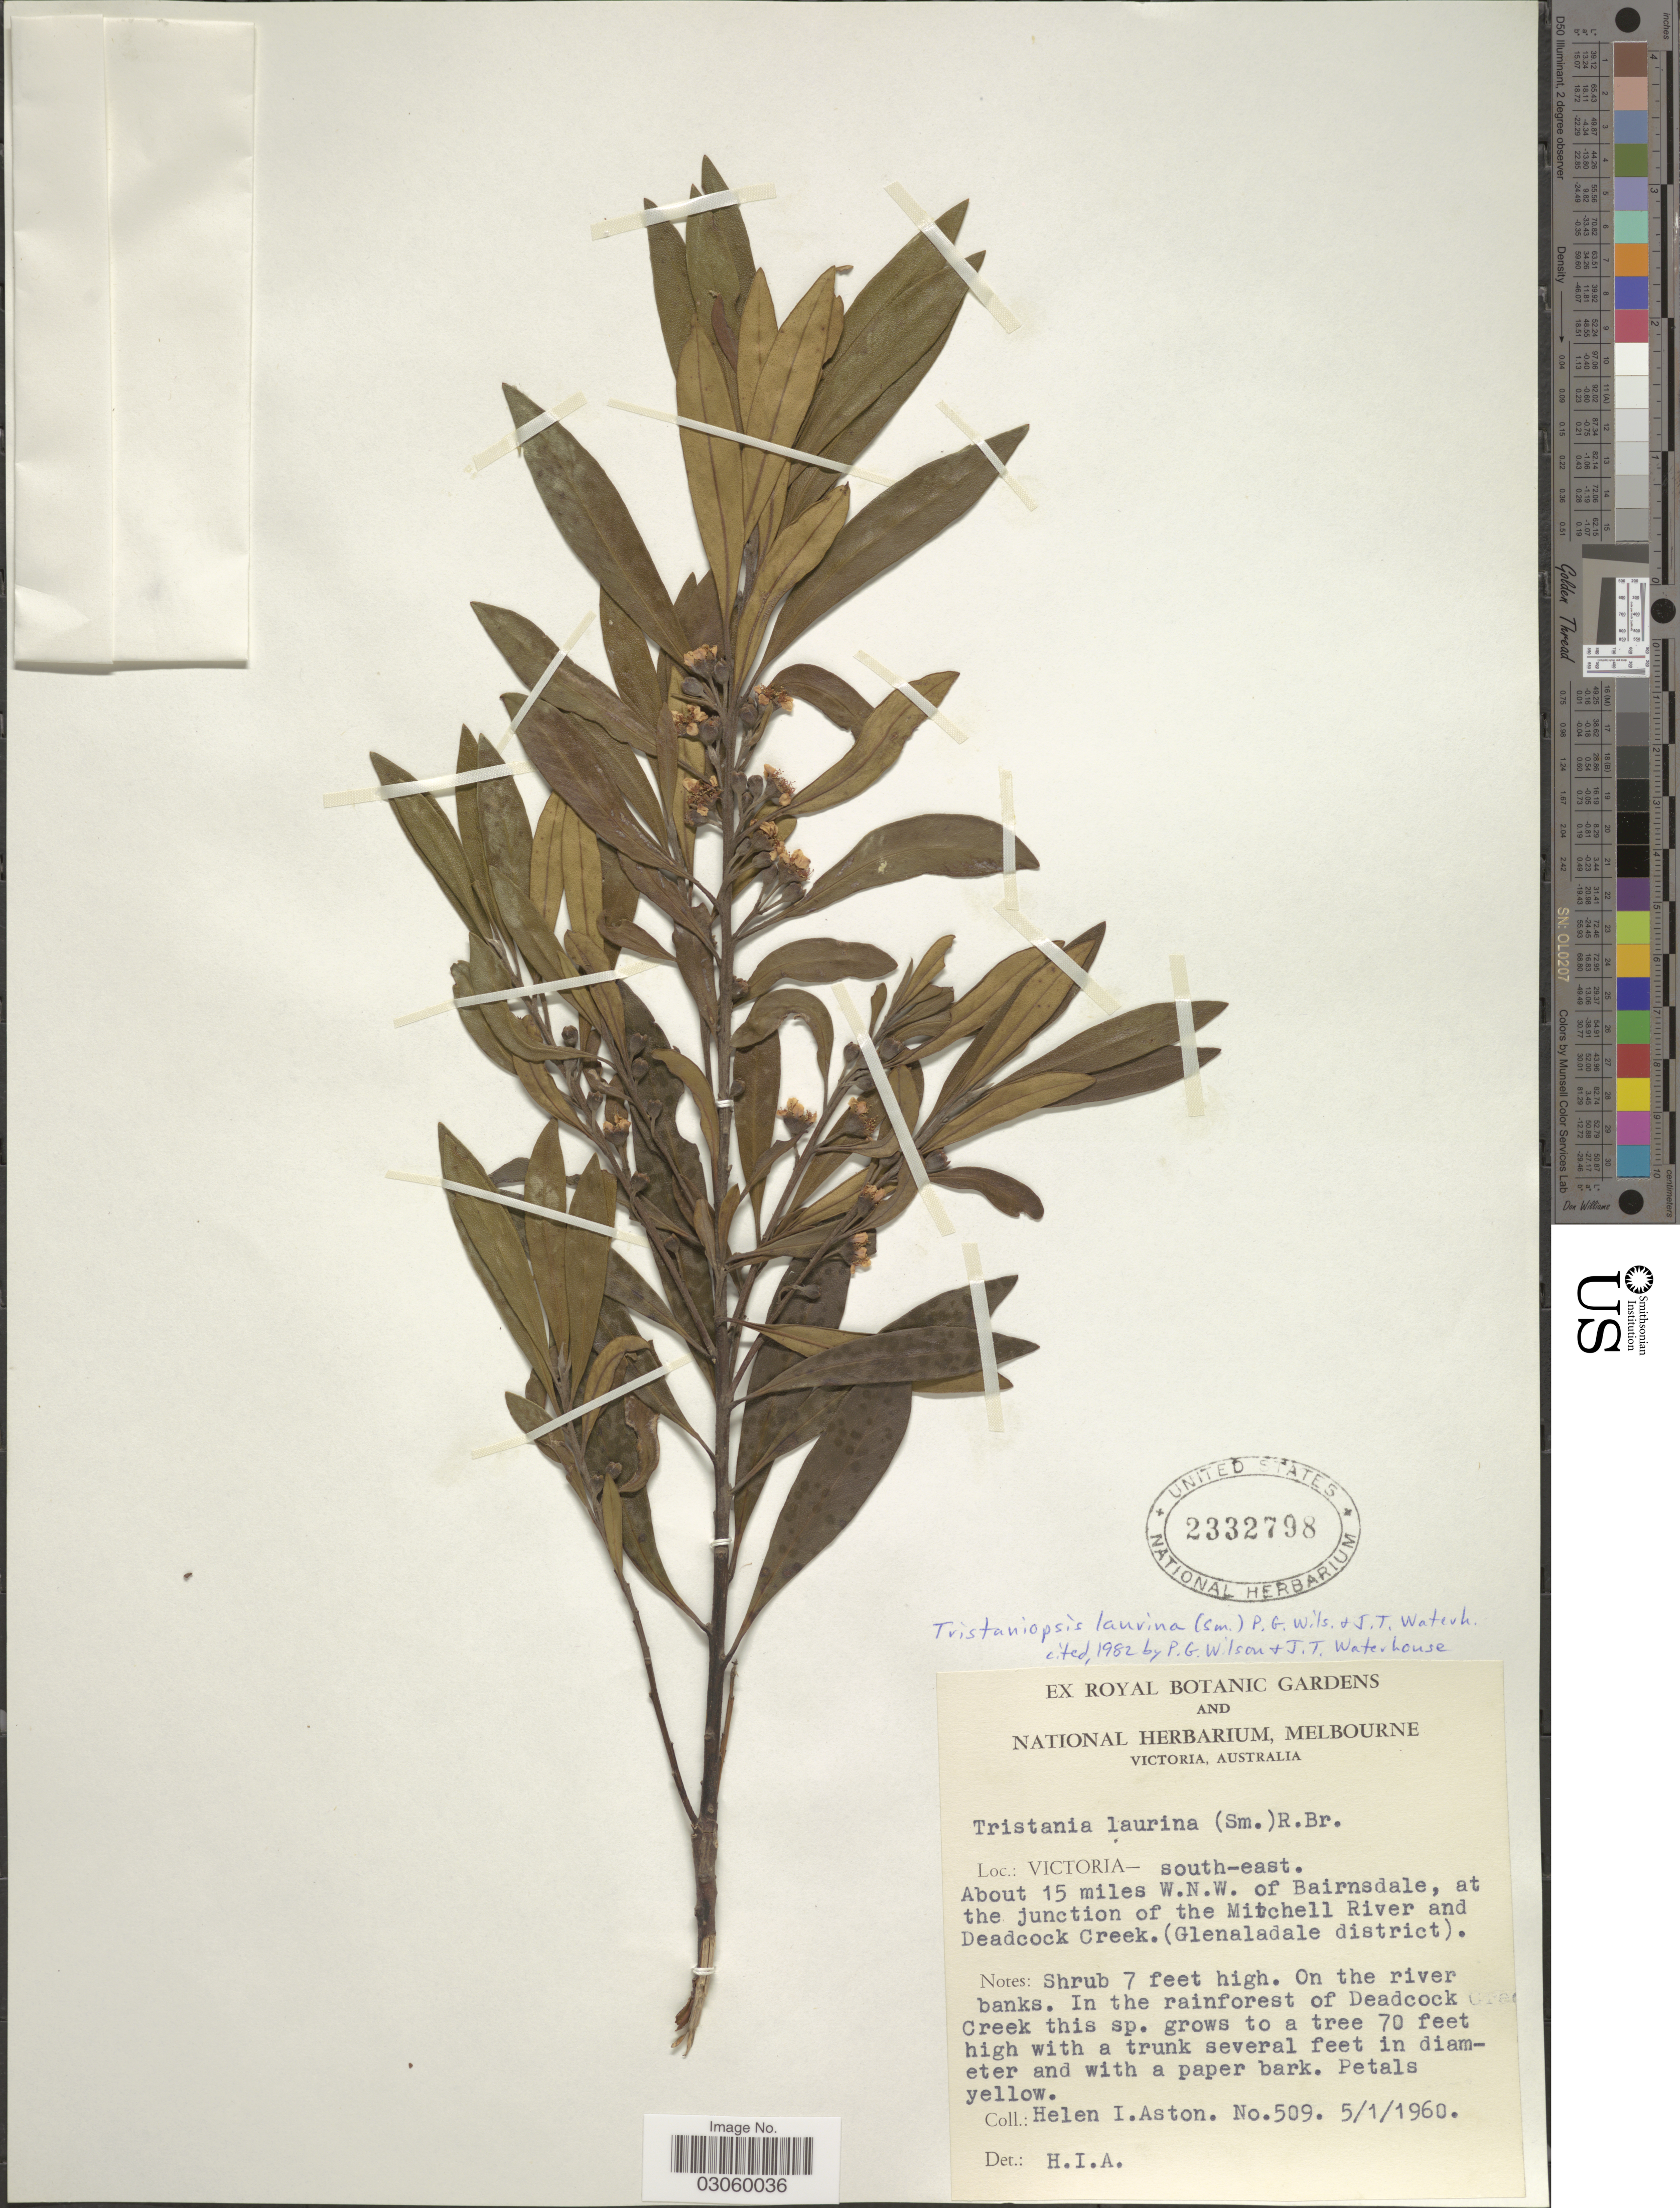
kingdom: Plantae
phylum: Tracheophyta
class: Magnoliopsida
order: Myrtales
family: Myrtaceae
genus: Tristaniopsis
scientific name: Tristaniopsis laurina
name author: (Sm.) P.G. Wilson & J. T. Waterh.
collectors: H. I. Aston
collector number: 509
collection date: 1960-01-05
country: Australia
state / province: Victoria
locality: Victoria - South-east. About 15 miles W.N.W. of Bairnsdale, at the junction of the Mitchell River and Deadcock Creek. (Glenaladale district). In the rainforest of Deadcock Creek.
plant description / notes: Cited by P.G. Wilson & J.T. Waterhouse, 1982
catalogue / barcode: US 2332798